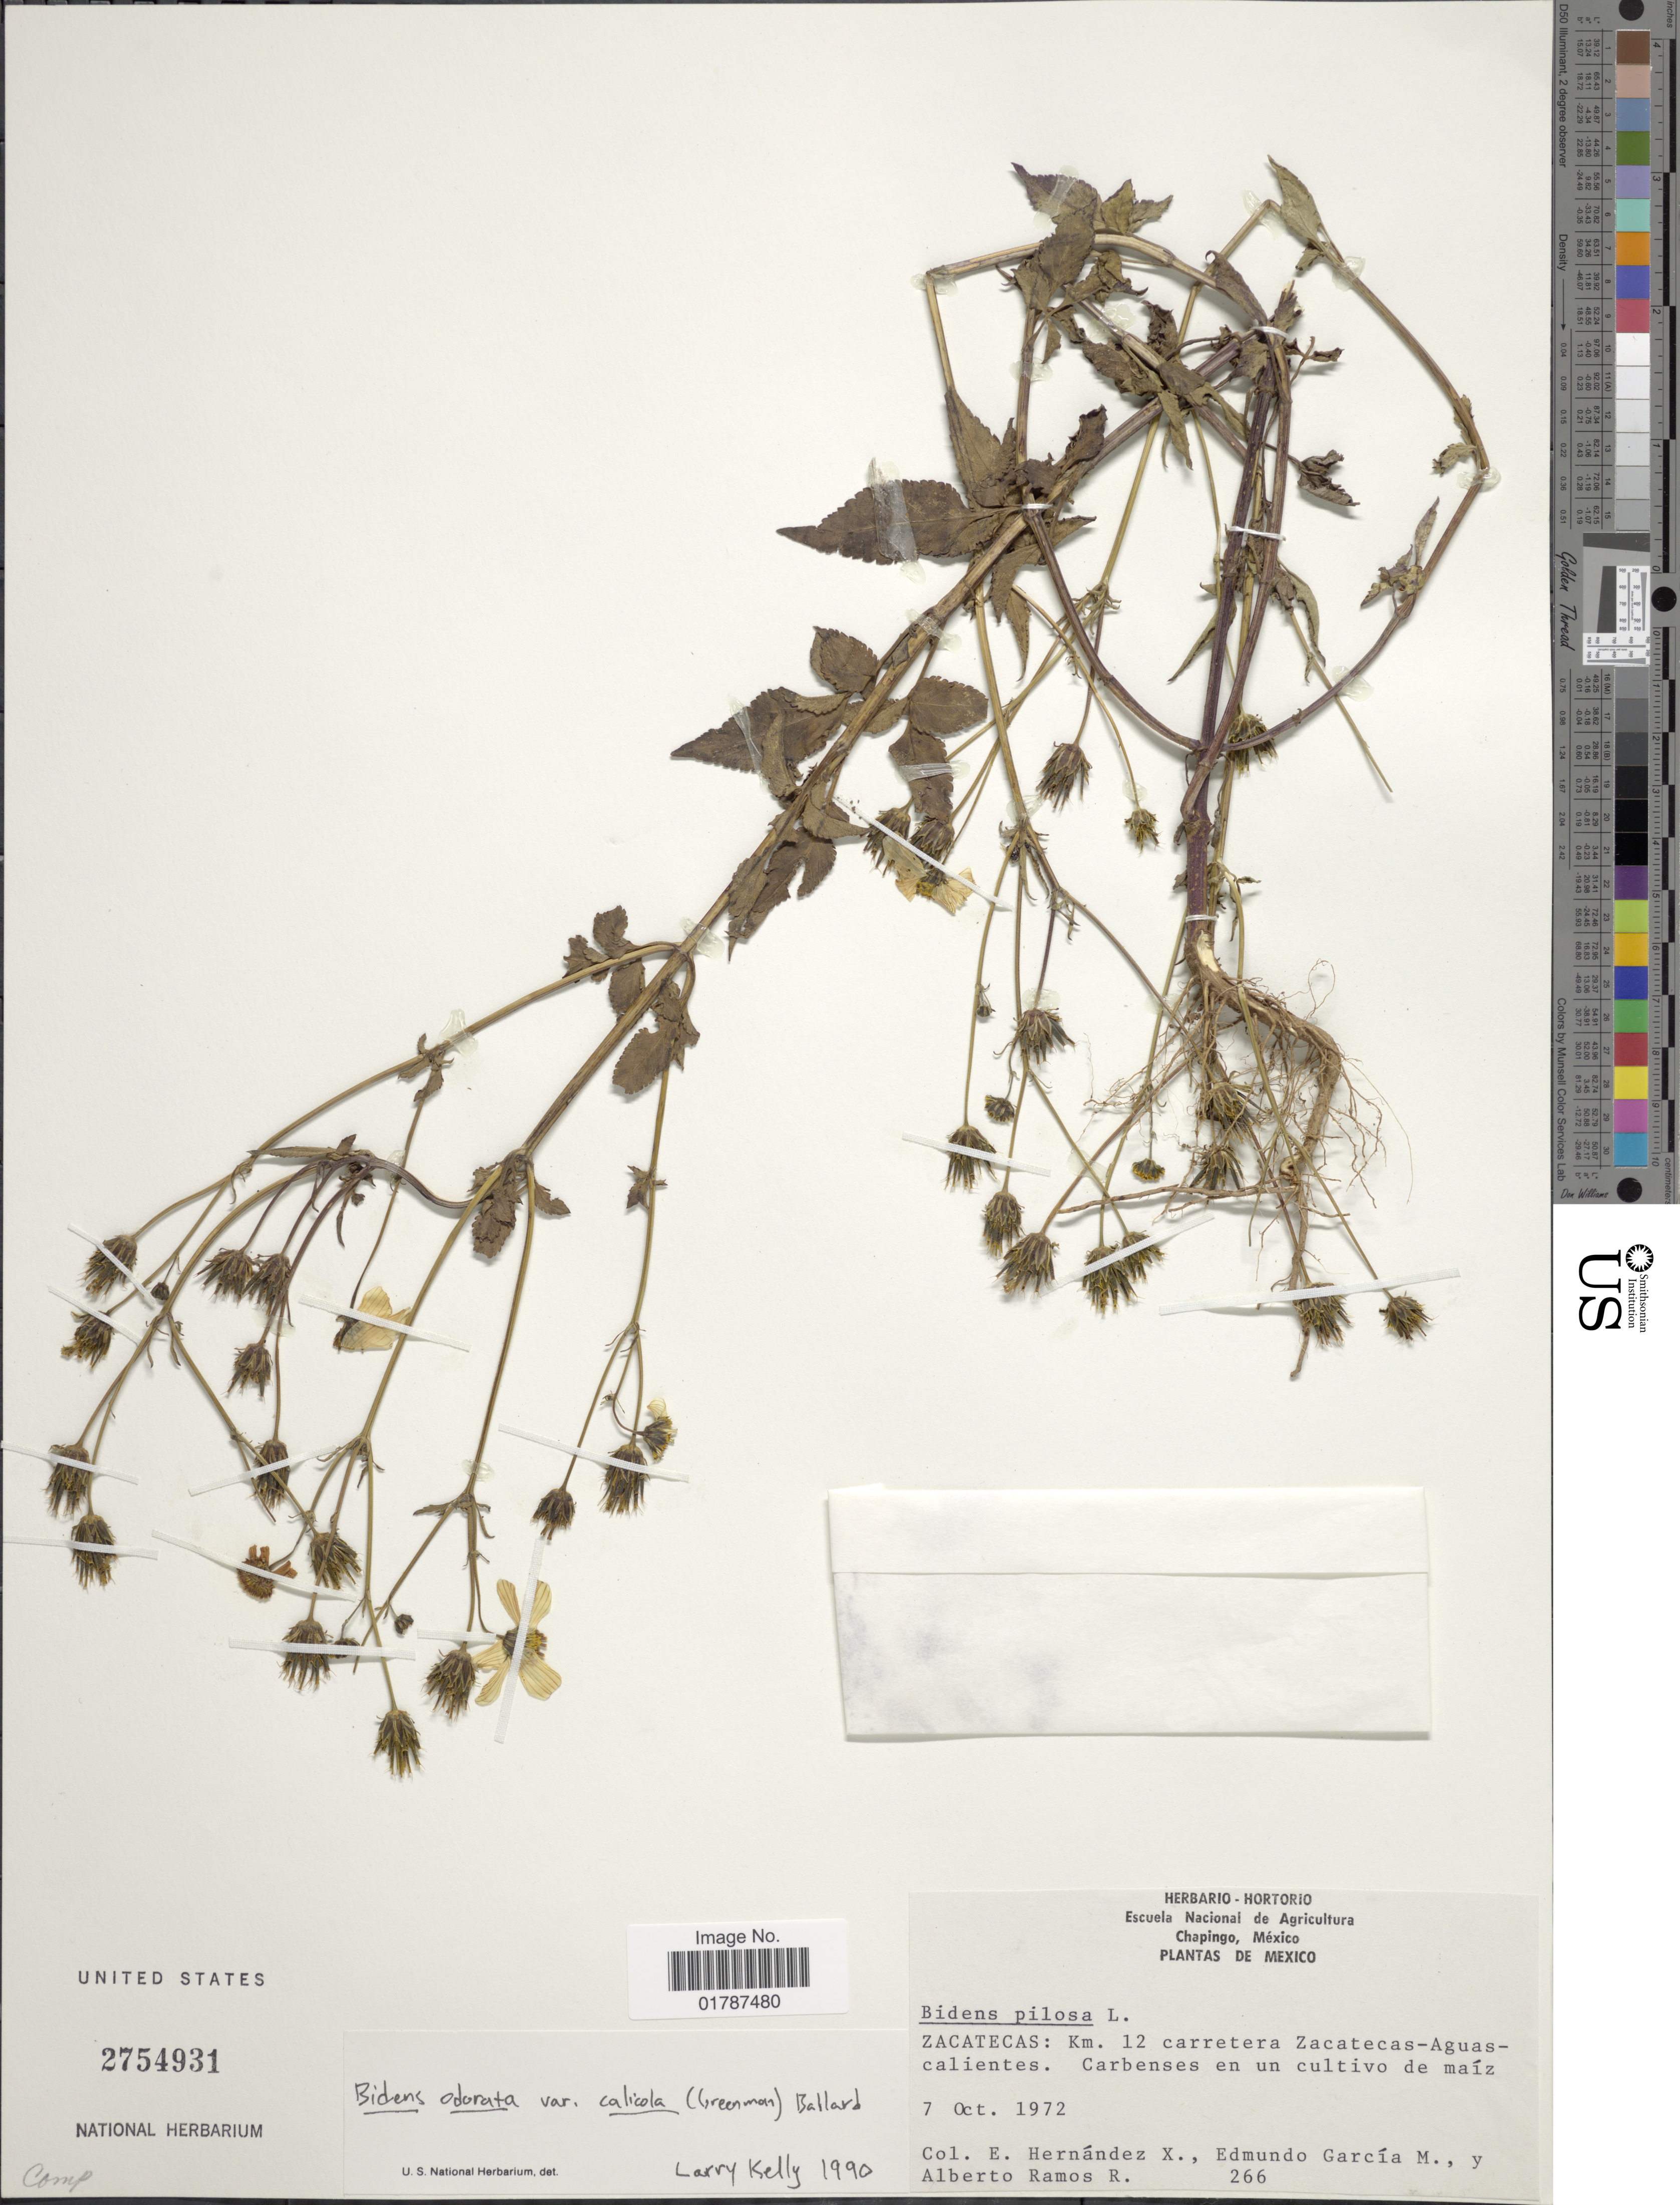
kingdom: Plantae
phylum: Tracheophyta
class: Magnoliopsida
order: Asterales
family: Asteraceae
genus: Bidens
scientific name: Bidens odorata var. calcicola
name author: (Greenm.) Ballard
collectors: E. Hernandez X., E. García & A. Ramos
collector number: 266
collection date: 1972-10-07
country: Mexico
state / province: Zacatecas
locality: Zacatecas: Km. 12 carretera Zacatecas - Aguascalientes, Carbenses en un cultivo de maiz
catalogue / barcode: US 2754931